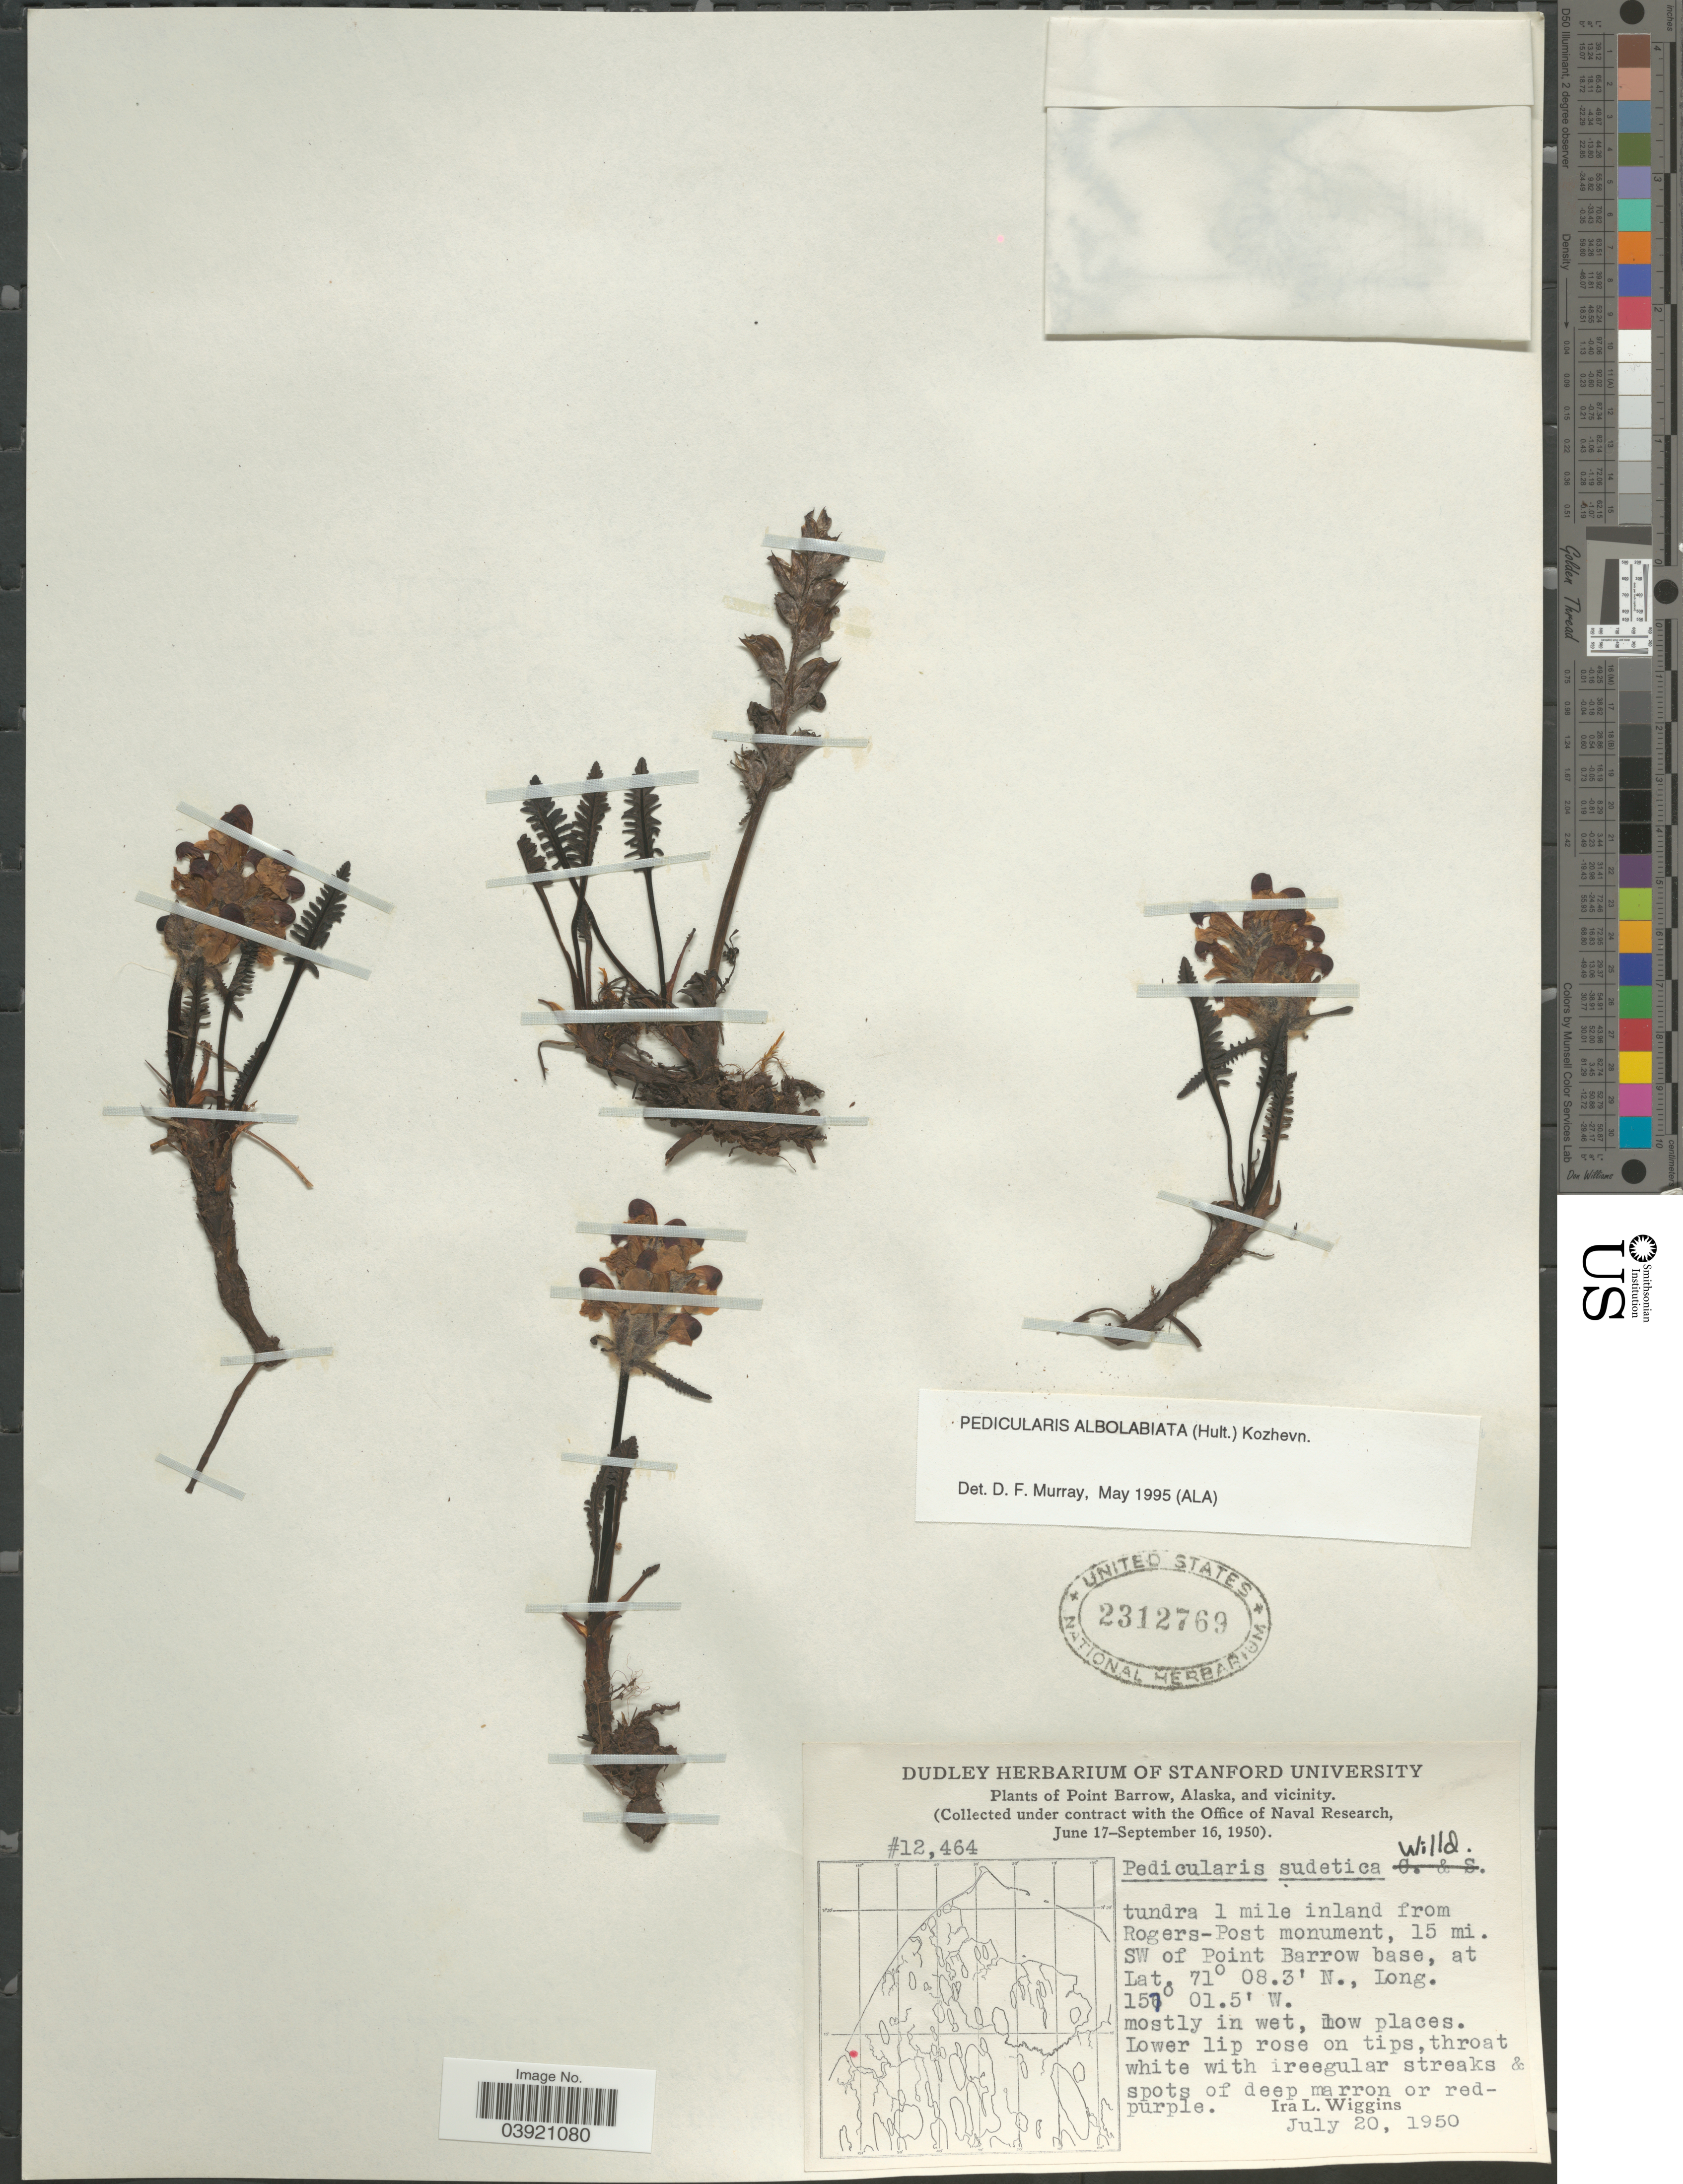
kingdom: Plantae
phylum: Tracheophyta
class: Magnoliopsida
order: Lamiales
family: Orobanchaceae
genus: Pedicularis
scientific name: Pedicularis albolabiata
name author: (Hultén) Kozhevn.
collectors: I. L. Wiggins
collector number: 12464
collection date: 1950-07-20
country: United States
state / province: Alaska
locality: Point Barrow, and vicinity. Tundra 1 mile inland from Rogers-Post monument, 15 mi. SW of Point Barrow base.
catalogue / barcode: US 2312769